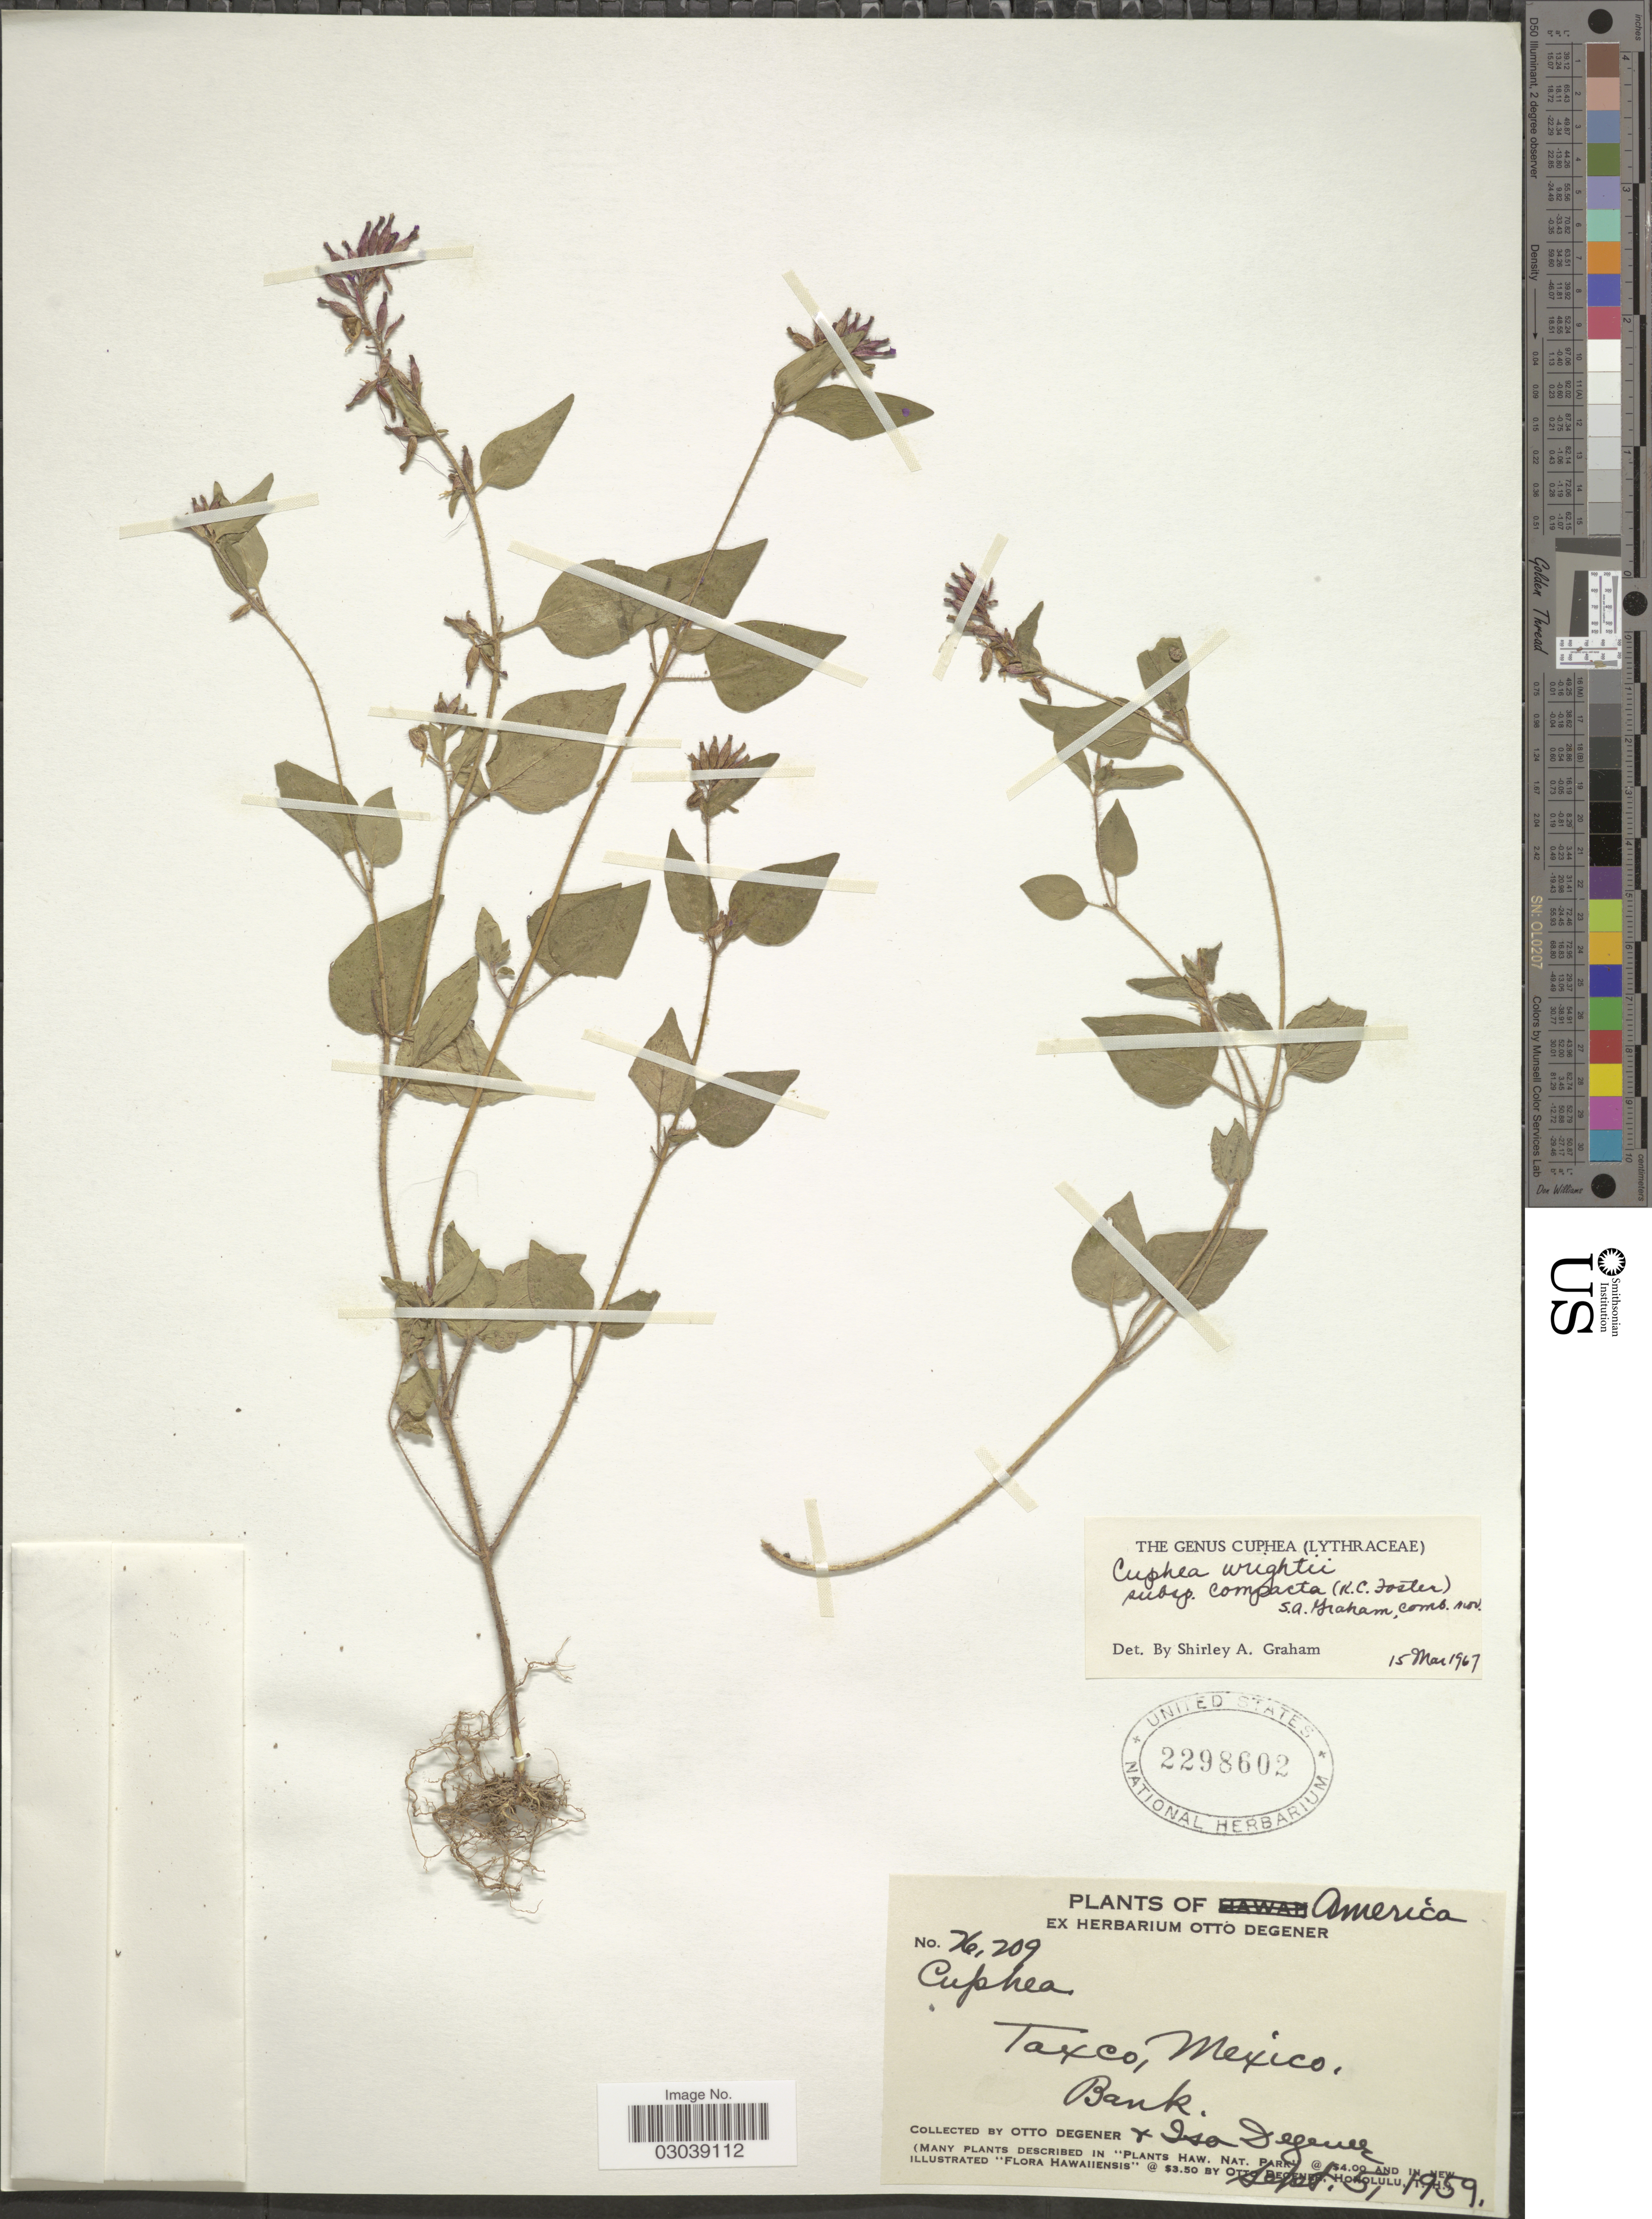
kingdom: Plantae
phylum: Tracheophyta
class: Magnoliopsida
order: Myrtales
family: Lythraceae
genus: Cuphea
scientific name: Cuphea wrightii subsp. compacta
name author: R.C. Foster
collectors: O. Degener & I. Degener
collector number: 26209*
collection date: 1959-09-05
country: Mexico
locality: Taxco. Bank.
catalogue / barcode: US 2298602